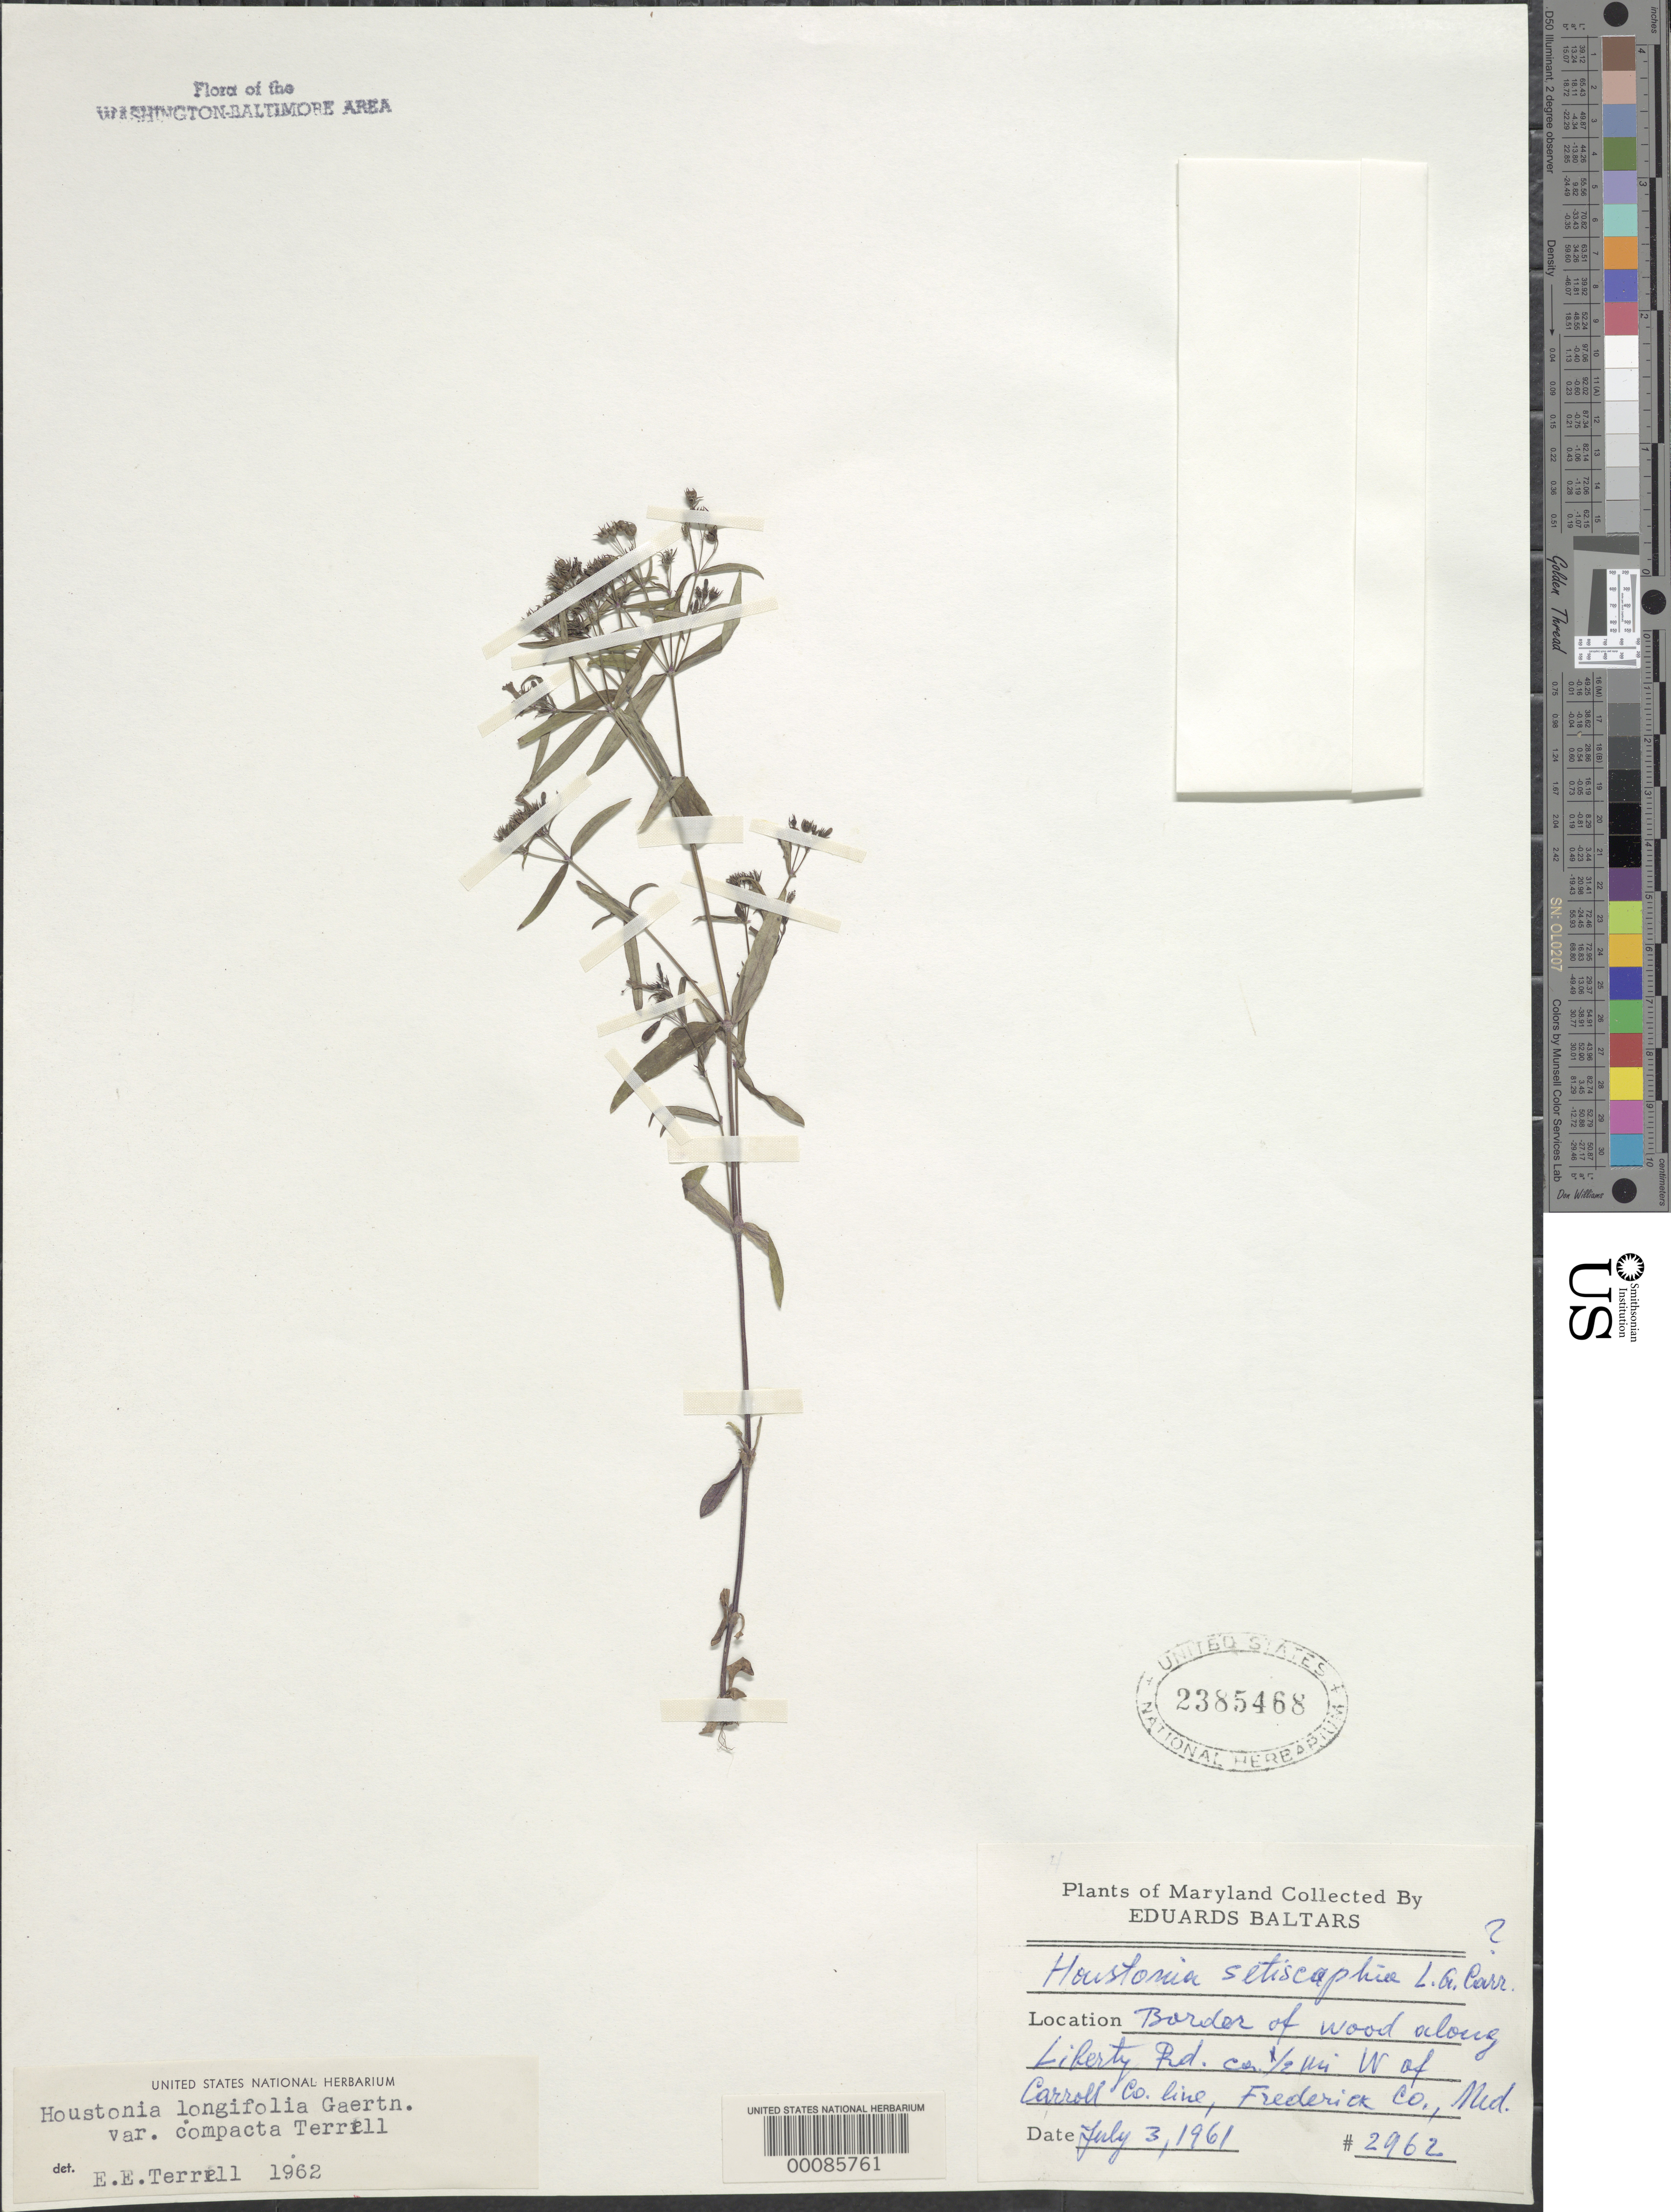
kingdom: Plantae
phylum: Tracheophyta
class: Magnoliopsida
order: Gentianales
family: Rubiaceae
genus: Houstonia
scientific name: Houstonia longifolia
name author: Gaertn.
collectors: E. Baltars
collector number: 2962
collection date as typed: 03 Jul 1961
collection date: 1961-07-03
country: United States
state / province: Maryland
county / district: Frederick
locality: Liberty Rd.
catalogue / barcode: US 2385468